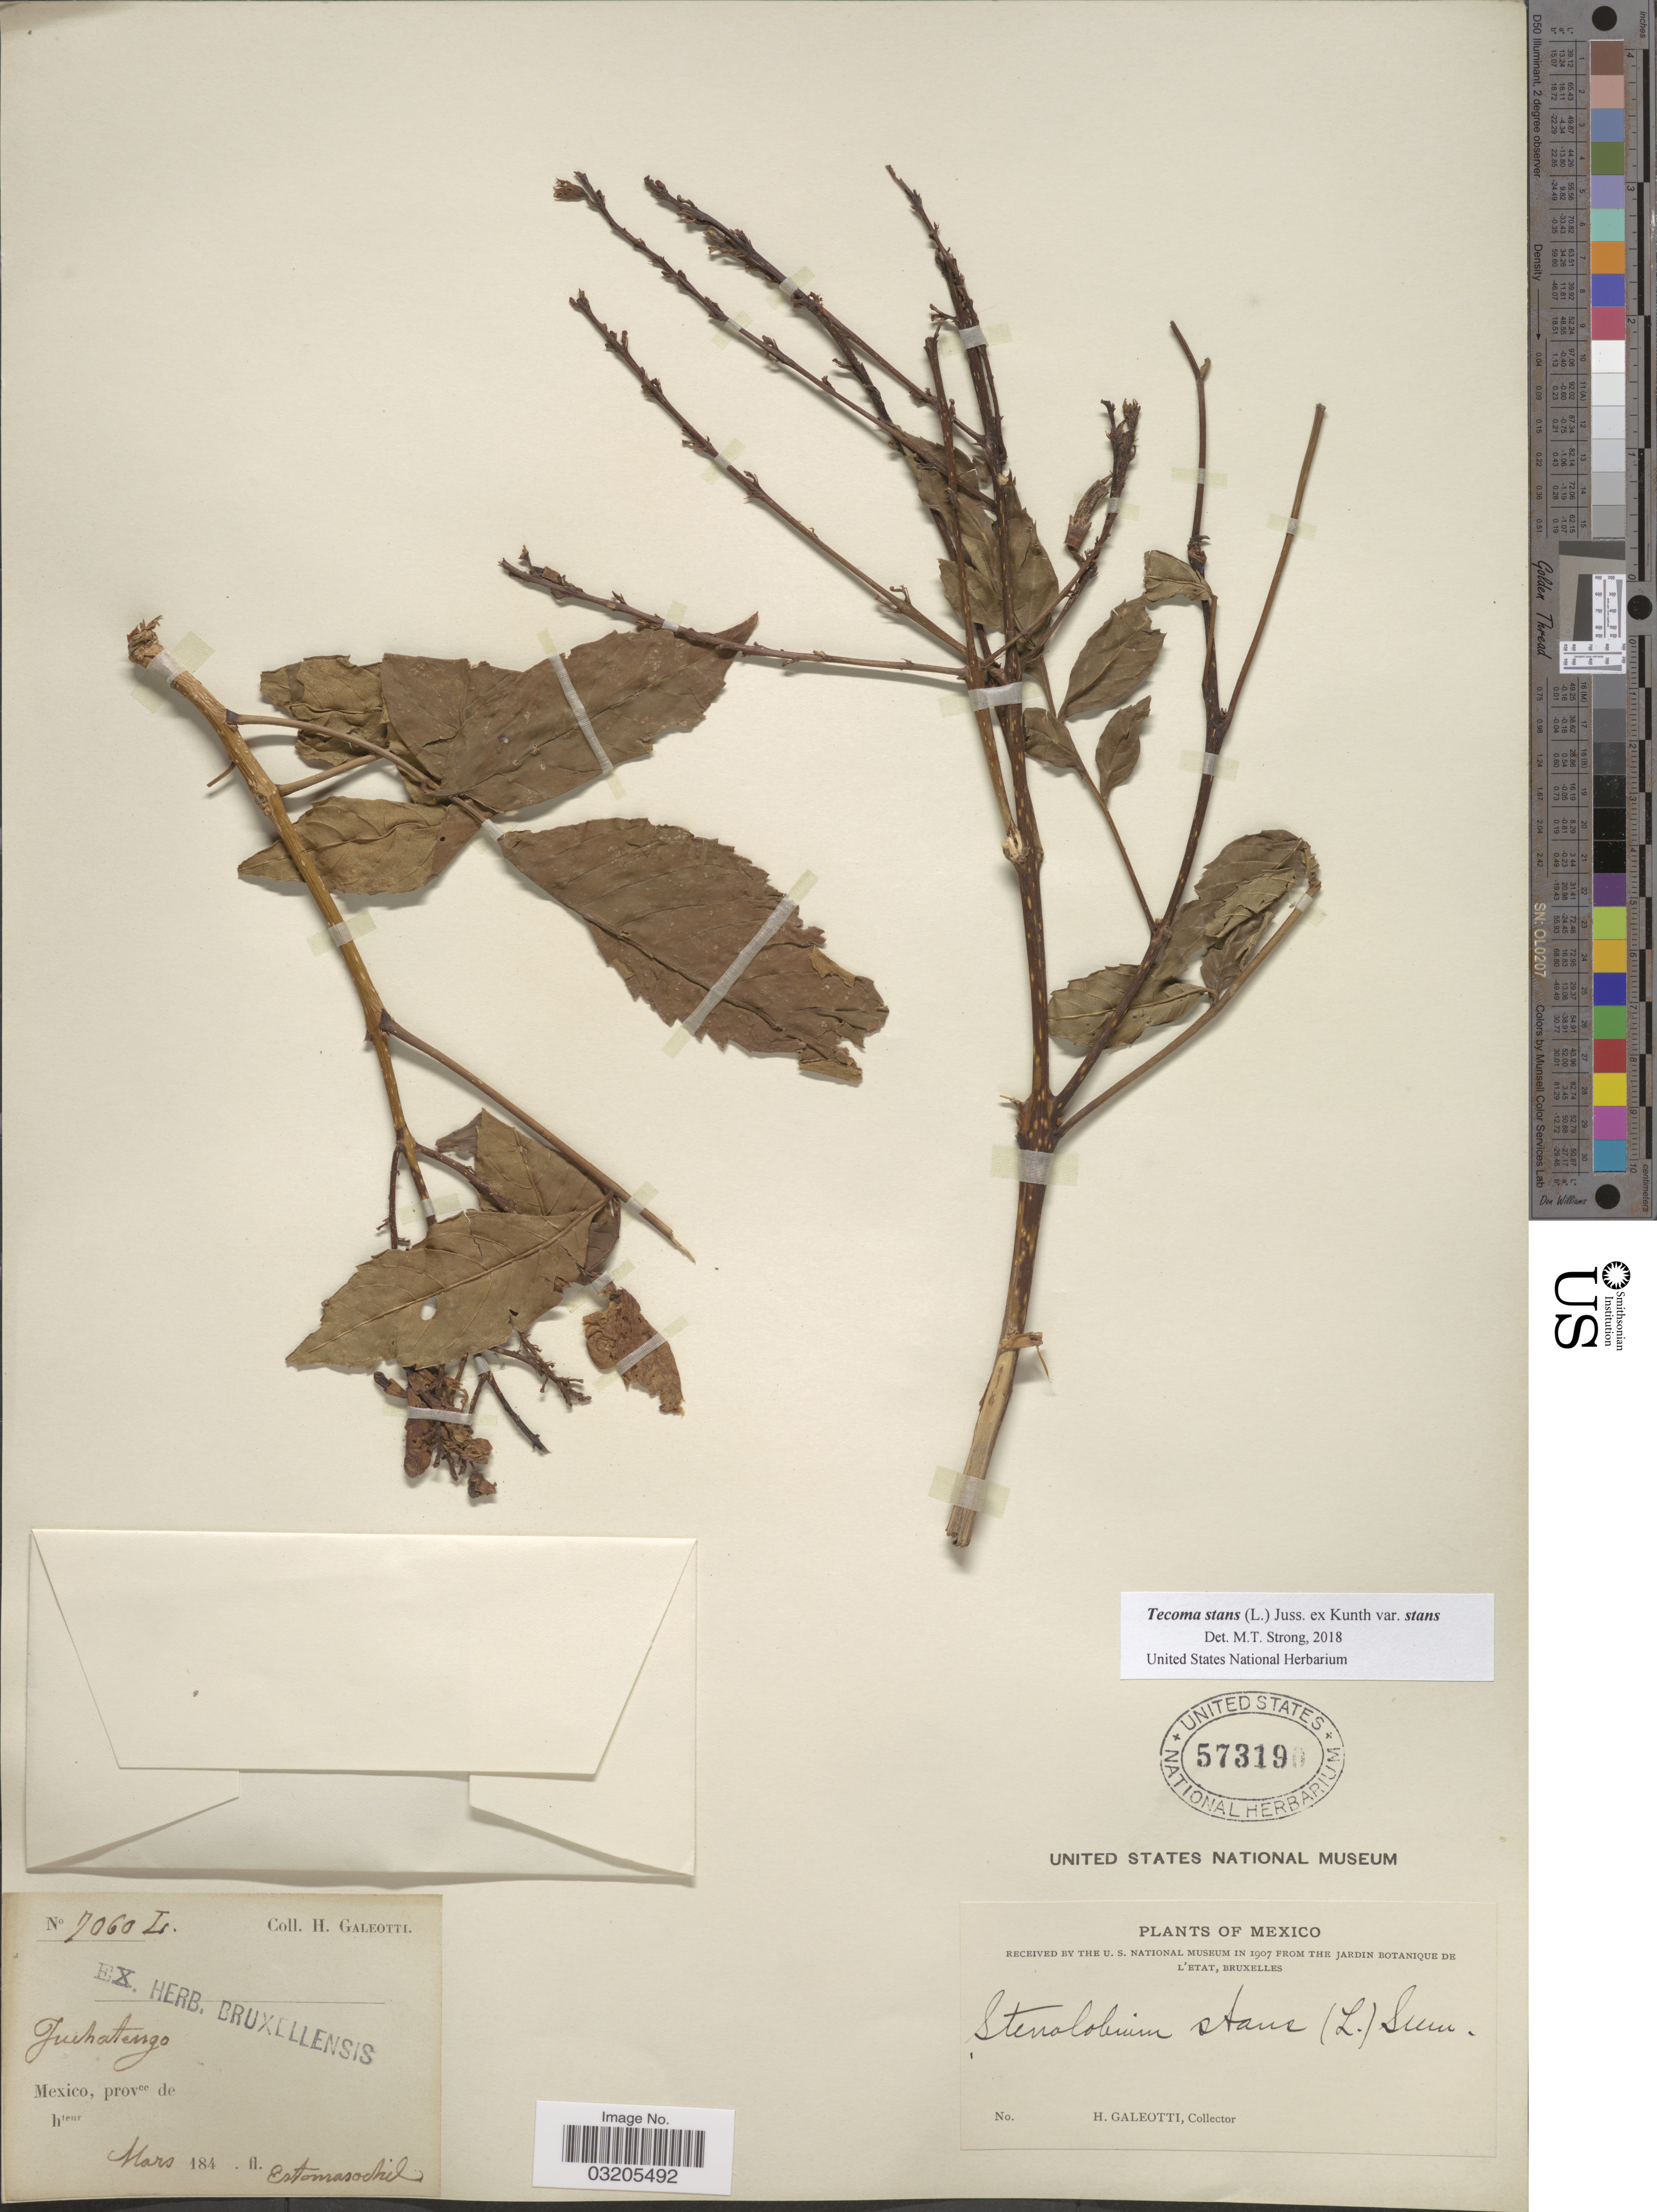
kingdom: Plantae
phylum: Tracheophyta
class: Magnoliopsida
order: Lamiales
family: Bignoniaceae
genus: Tecoma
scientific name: Tecoma stans var. stans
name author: (L.) Juss. ex Kunth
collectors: H. G. Galeotti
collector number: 7060L.*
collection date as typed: Mars 184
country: Mexico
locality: Juchatengo.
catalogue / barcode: US 573190